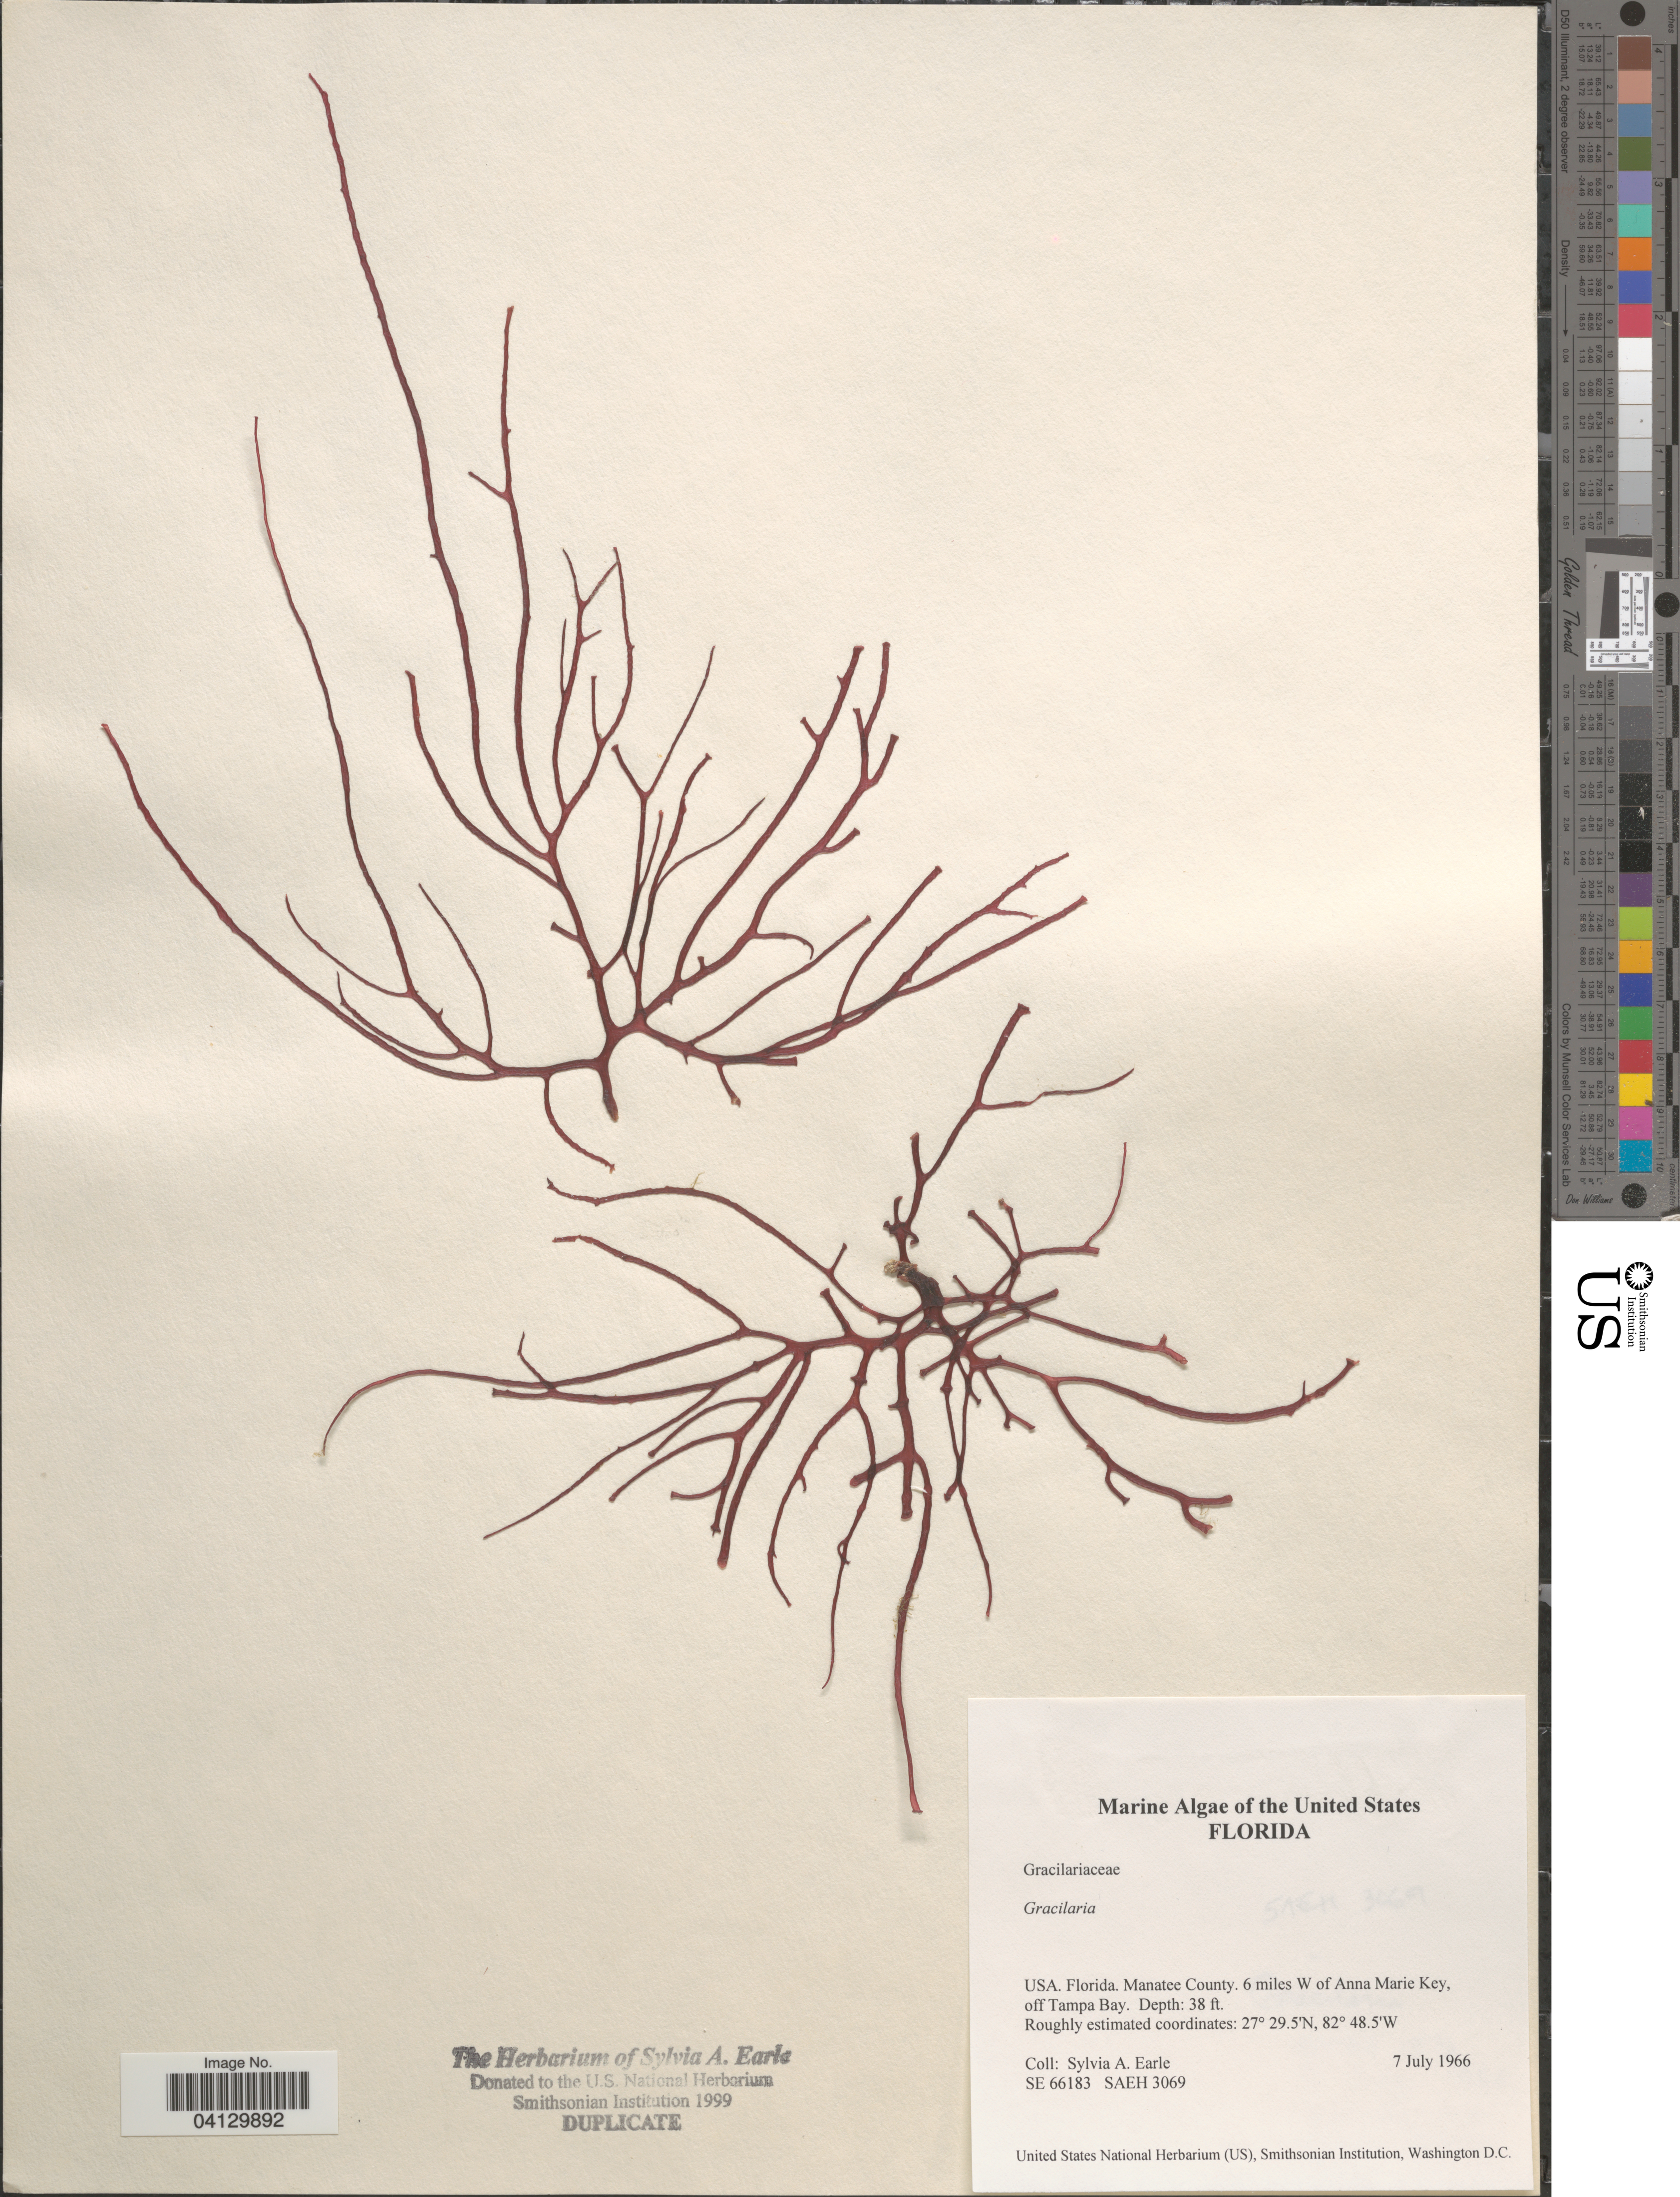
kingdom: Plantae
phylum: Rhodophyta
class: Florideophyceae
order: Gracilariales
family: Gracilariaceae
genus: Gracilaria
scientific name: Gracilaria sp.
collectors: S. A. Earle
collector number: SE66183/SAEH3069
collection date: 1966-07-07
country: United States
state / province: Florida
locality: Manatee County. 6 miles W of Anna Marie Key, off Tampa Bay.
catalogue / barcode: US 328707